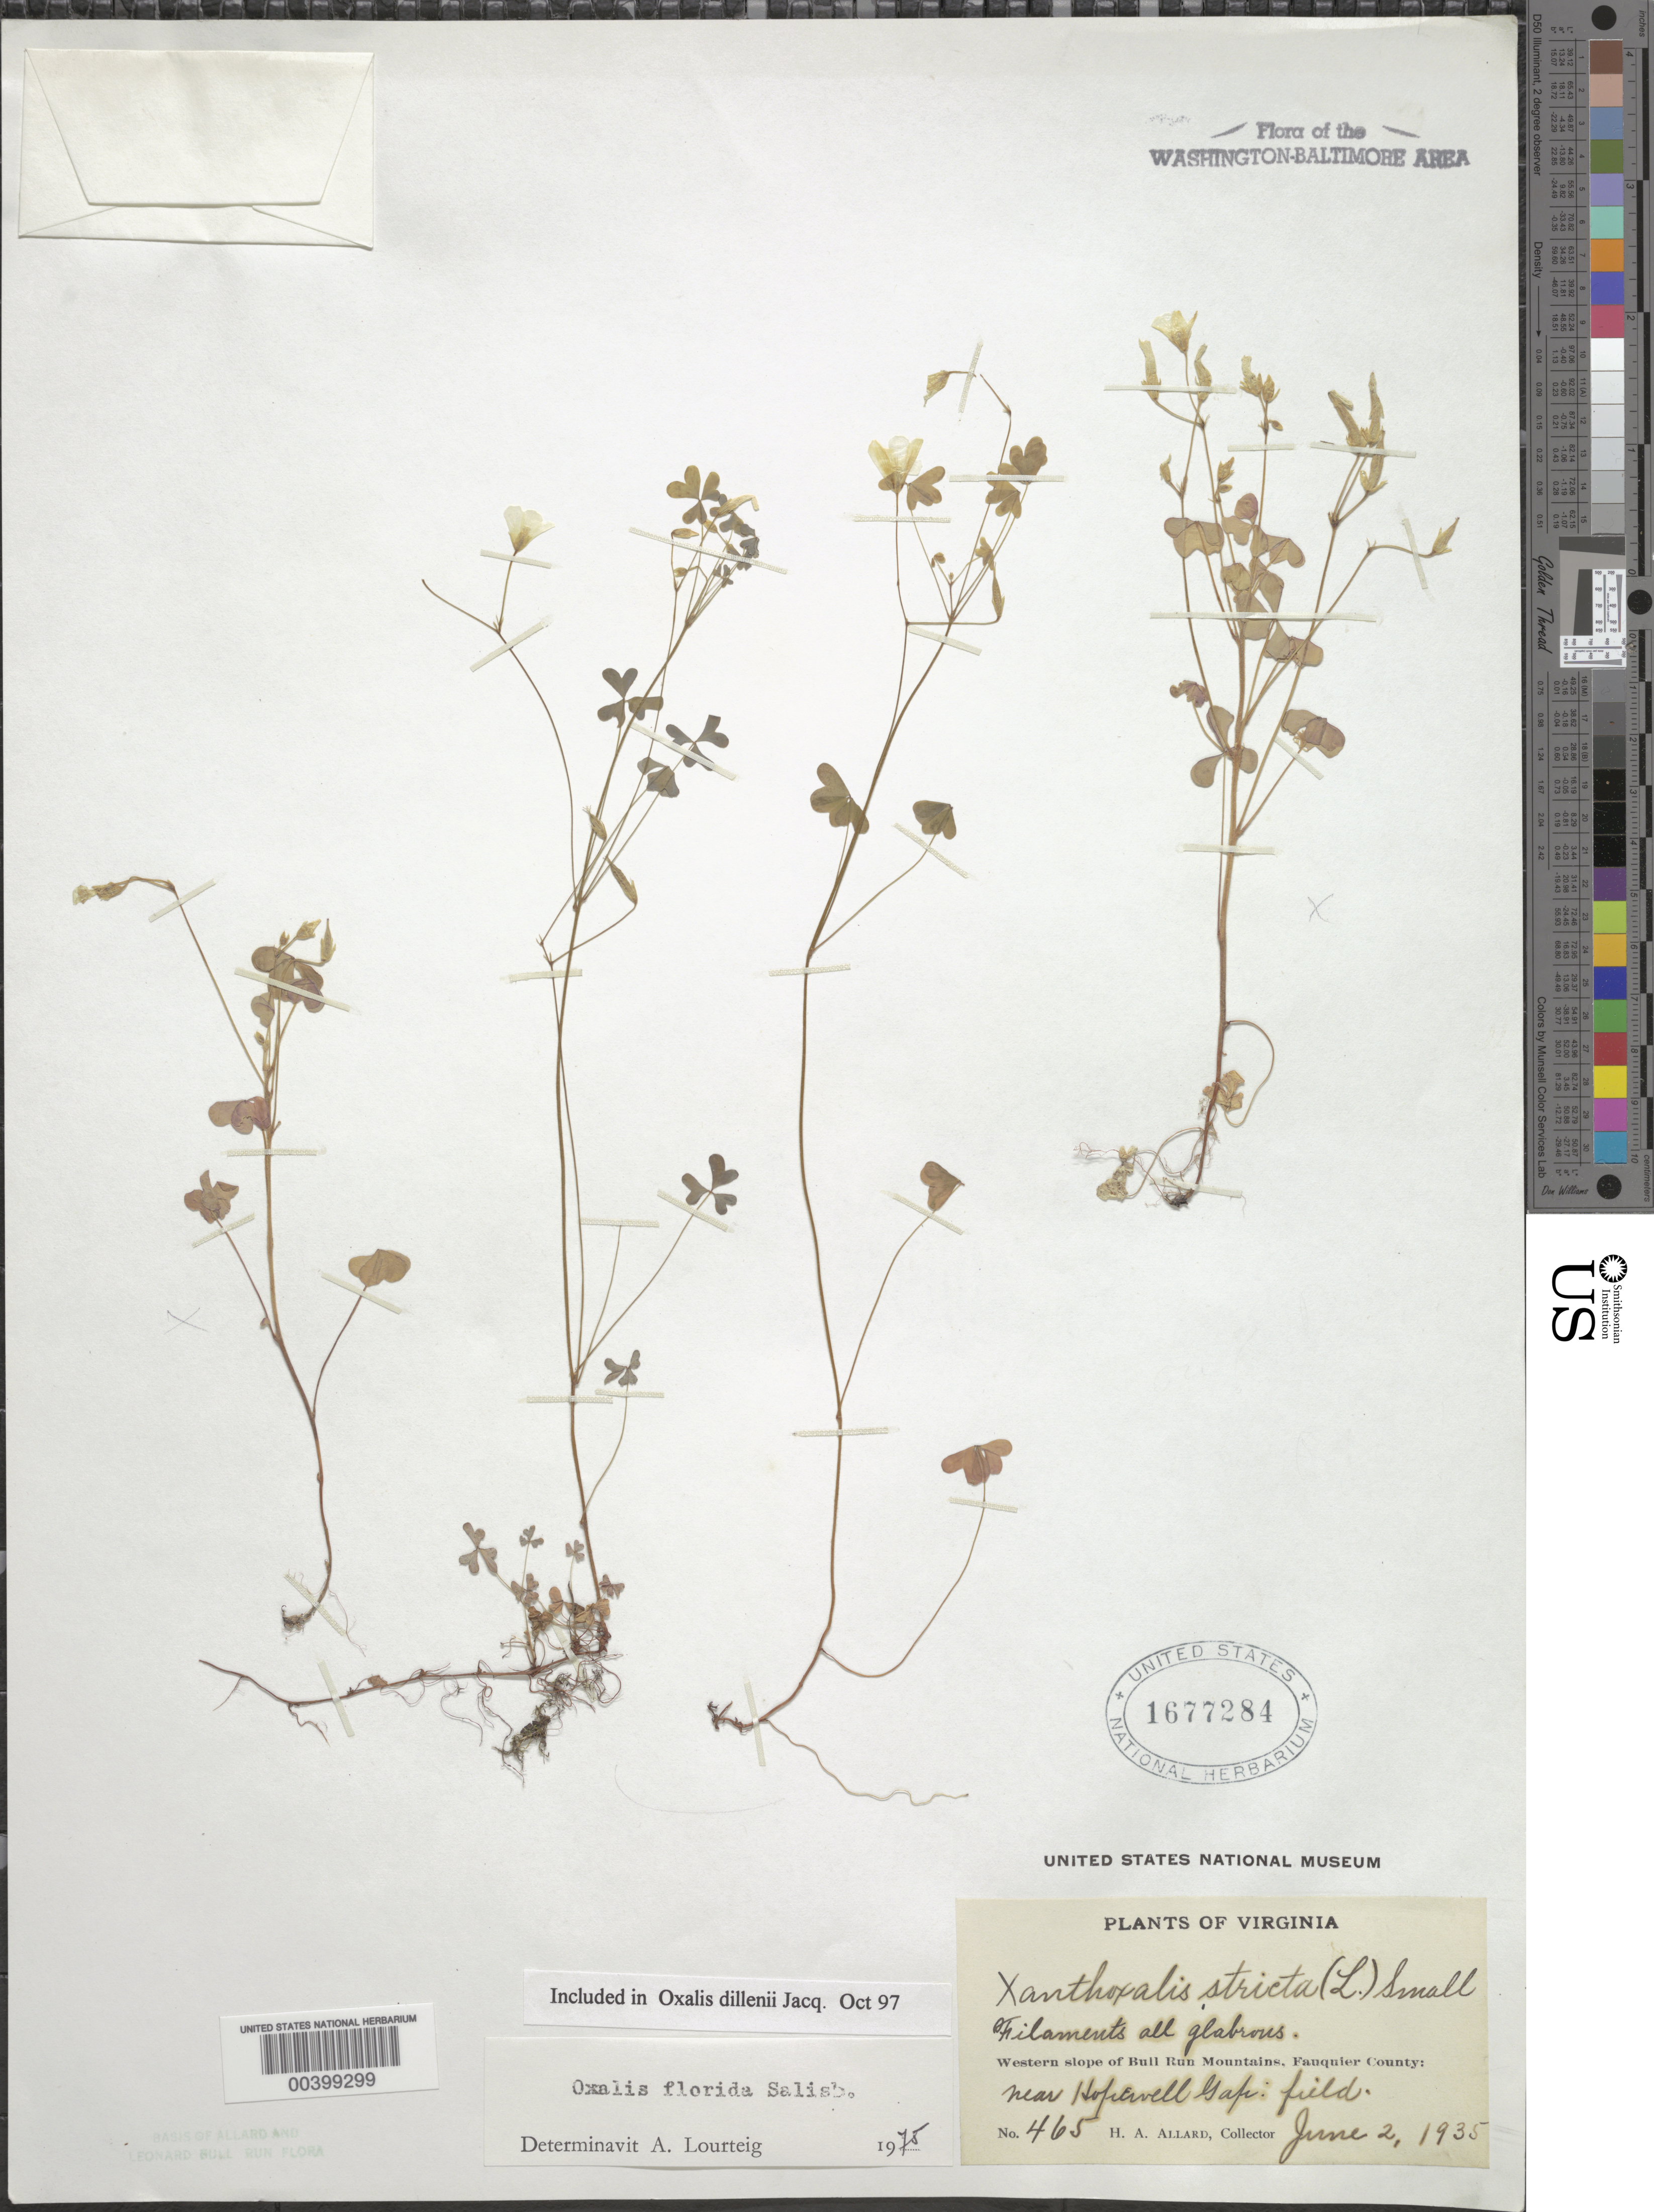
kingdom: Plantae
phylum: Tracheophyta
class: Magnoliopsida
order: Oxalidales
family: Oxalidaceae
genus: Oxalis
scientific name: Oxalis dillenii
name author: Jacq.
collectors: H. A. Allard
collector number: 465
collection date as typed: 02 Jun 1935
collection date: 1935-06-02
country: United States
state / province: Virginia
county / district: Fauquier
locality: Hopewell Gap vicinity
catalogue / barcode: US 1677284